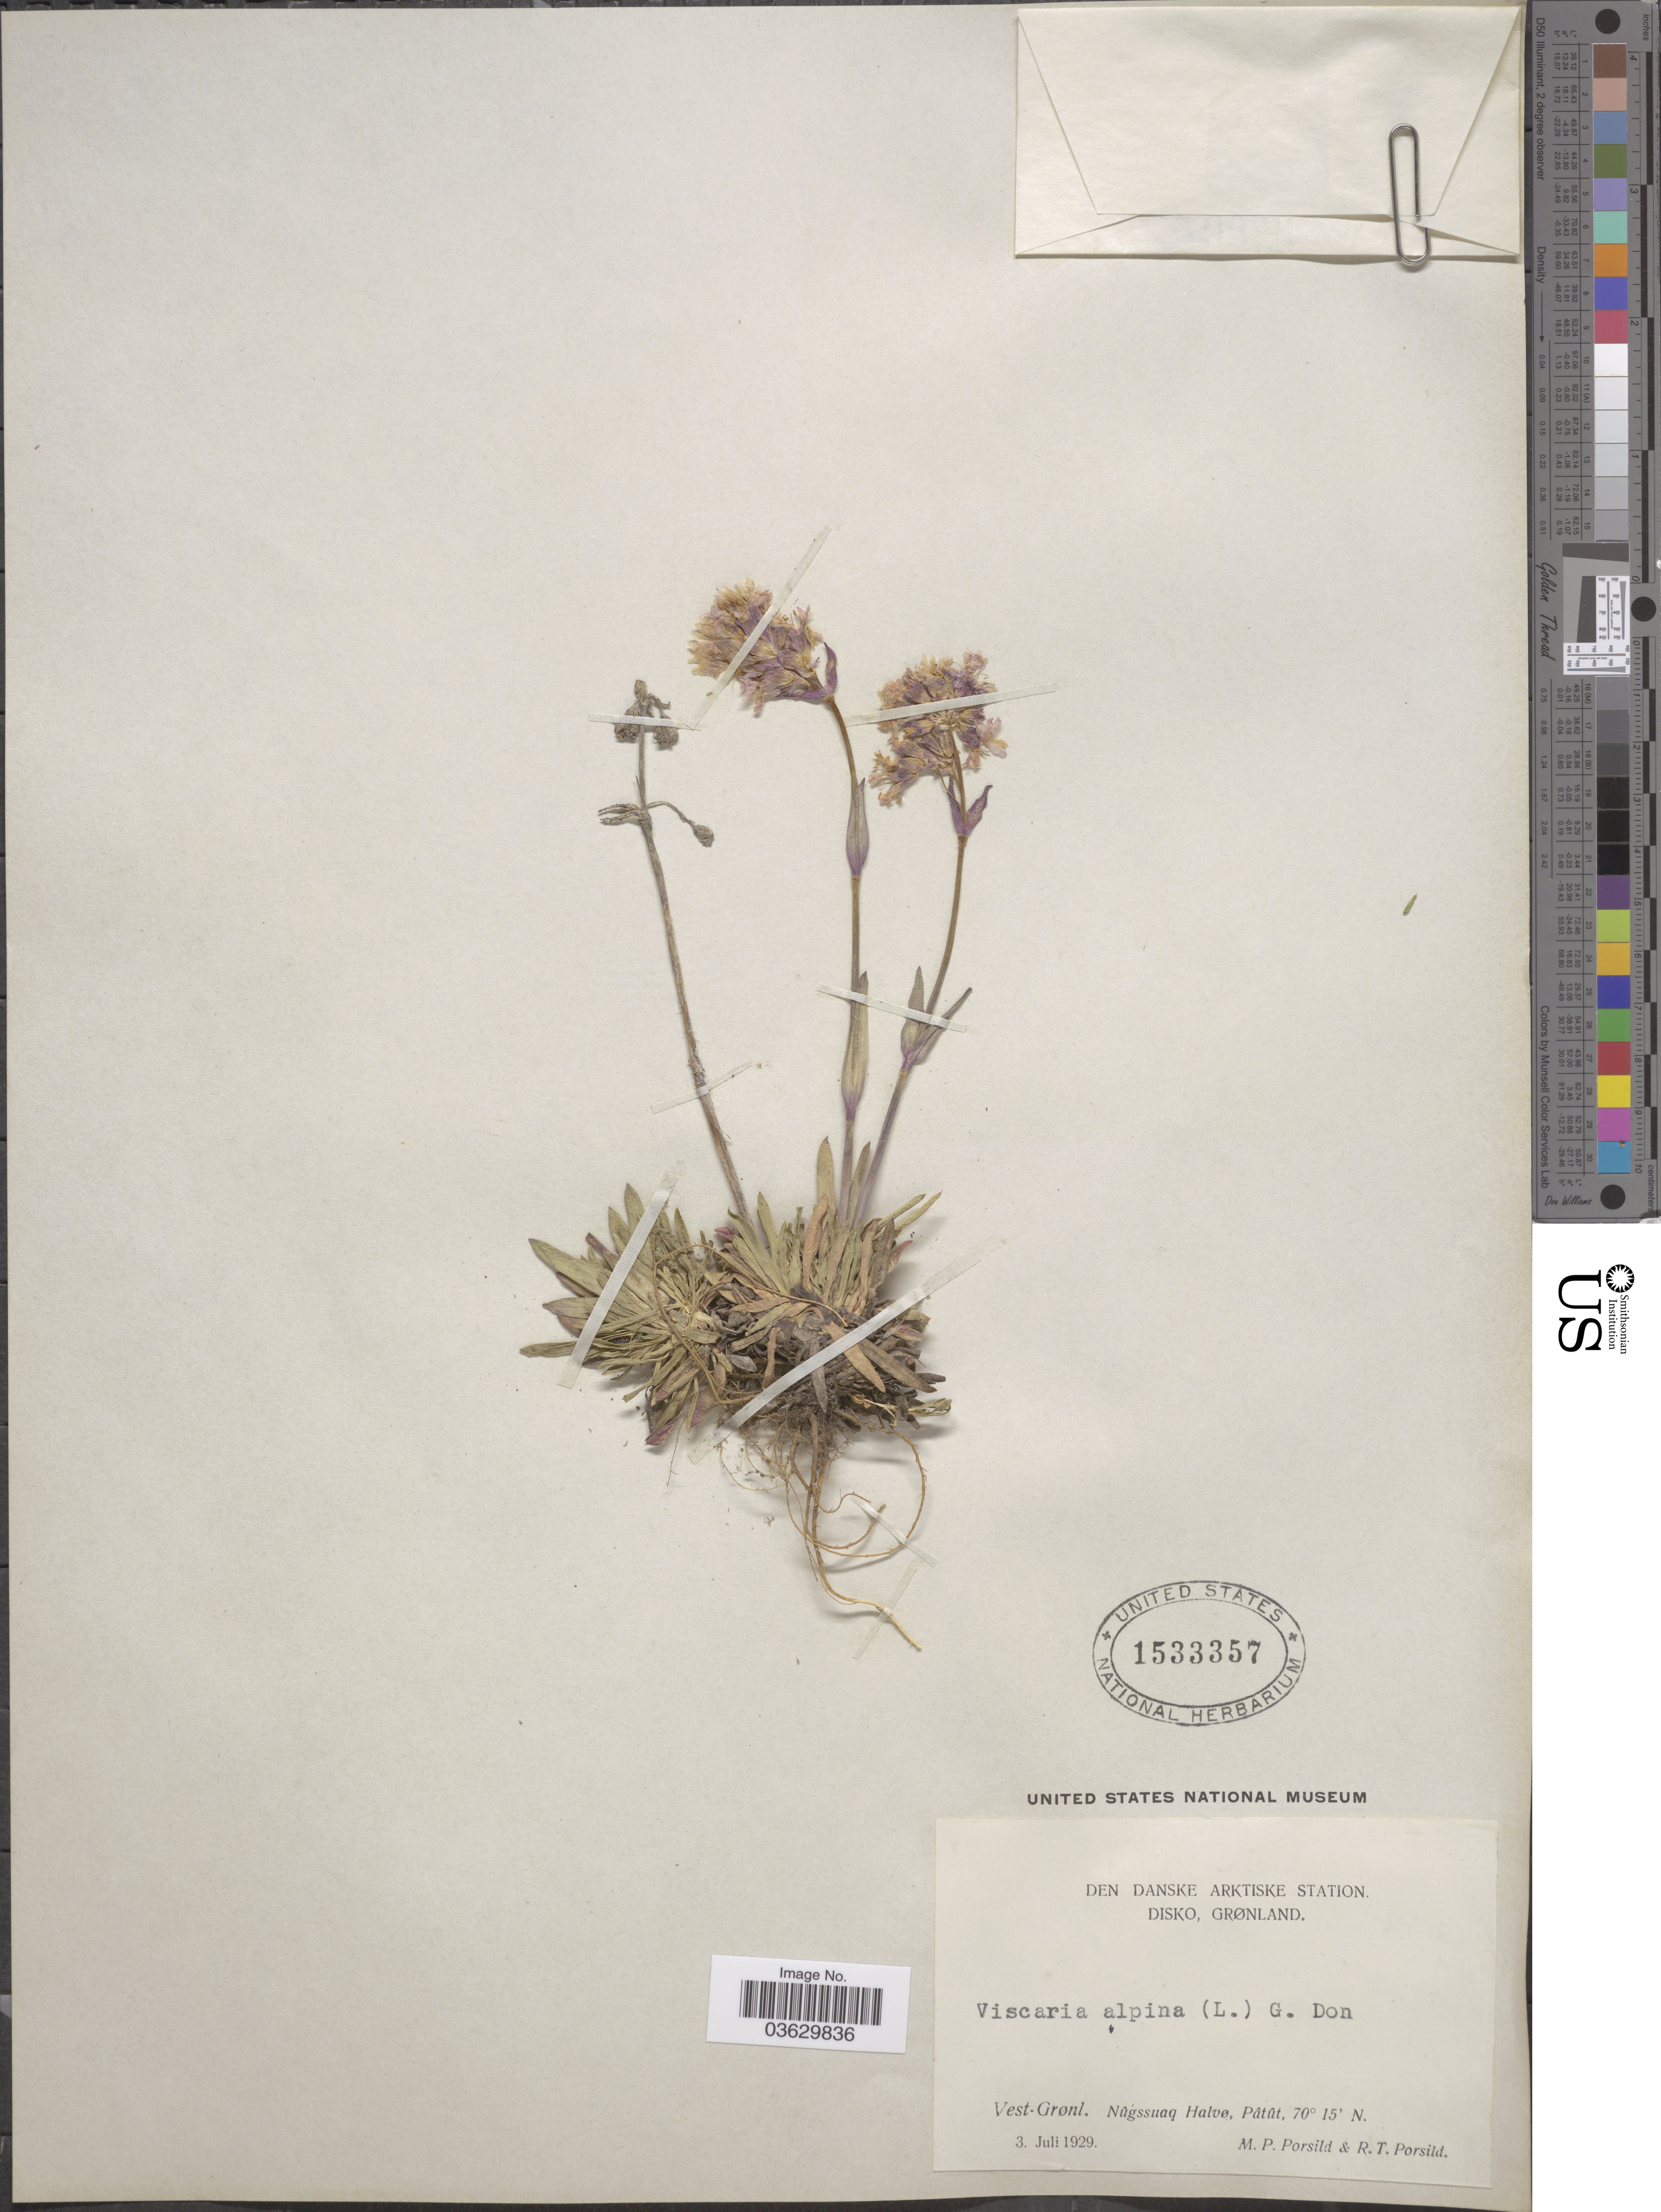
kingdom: Plantae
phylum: Tracheophyta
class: Magnoliopsida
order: Caryophyllales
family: Caryophyllaceae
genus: Viscaria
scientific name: Viscaria alpina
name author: (L.) G. Don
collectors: M. P. Porsild & R. T. Porsild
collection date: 1929-07-03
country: Greenland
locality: Den Danske Arktiske Station. Disko, Grønland. Vest-Grønl. Nûgssuaq Halvø, Pâtût.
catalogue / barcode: US 1533357